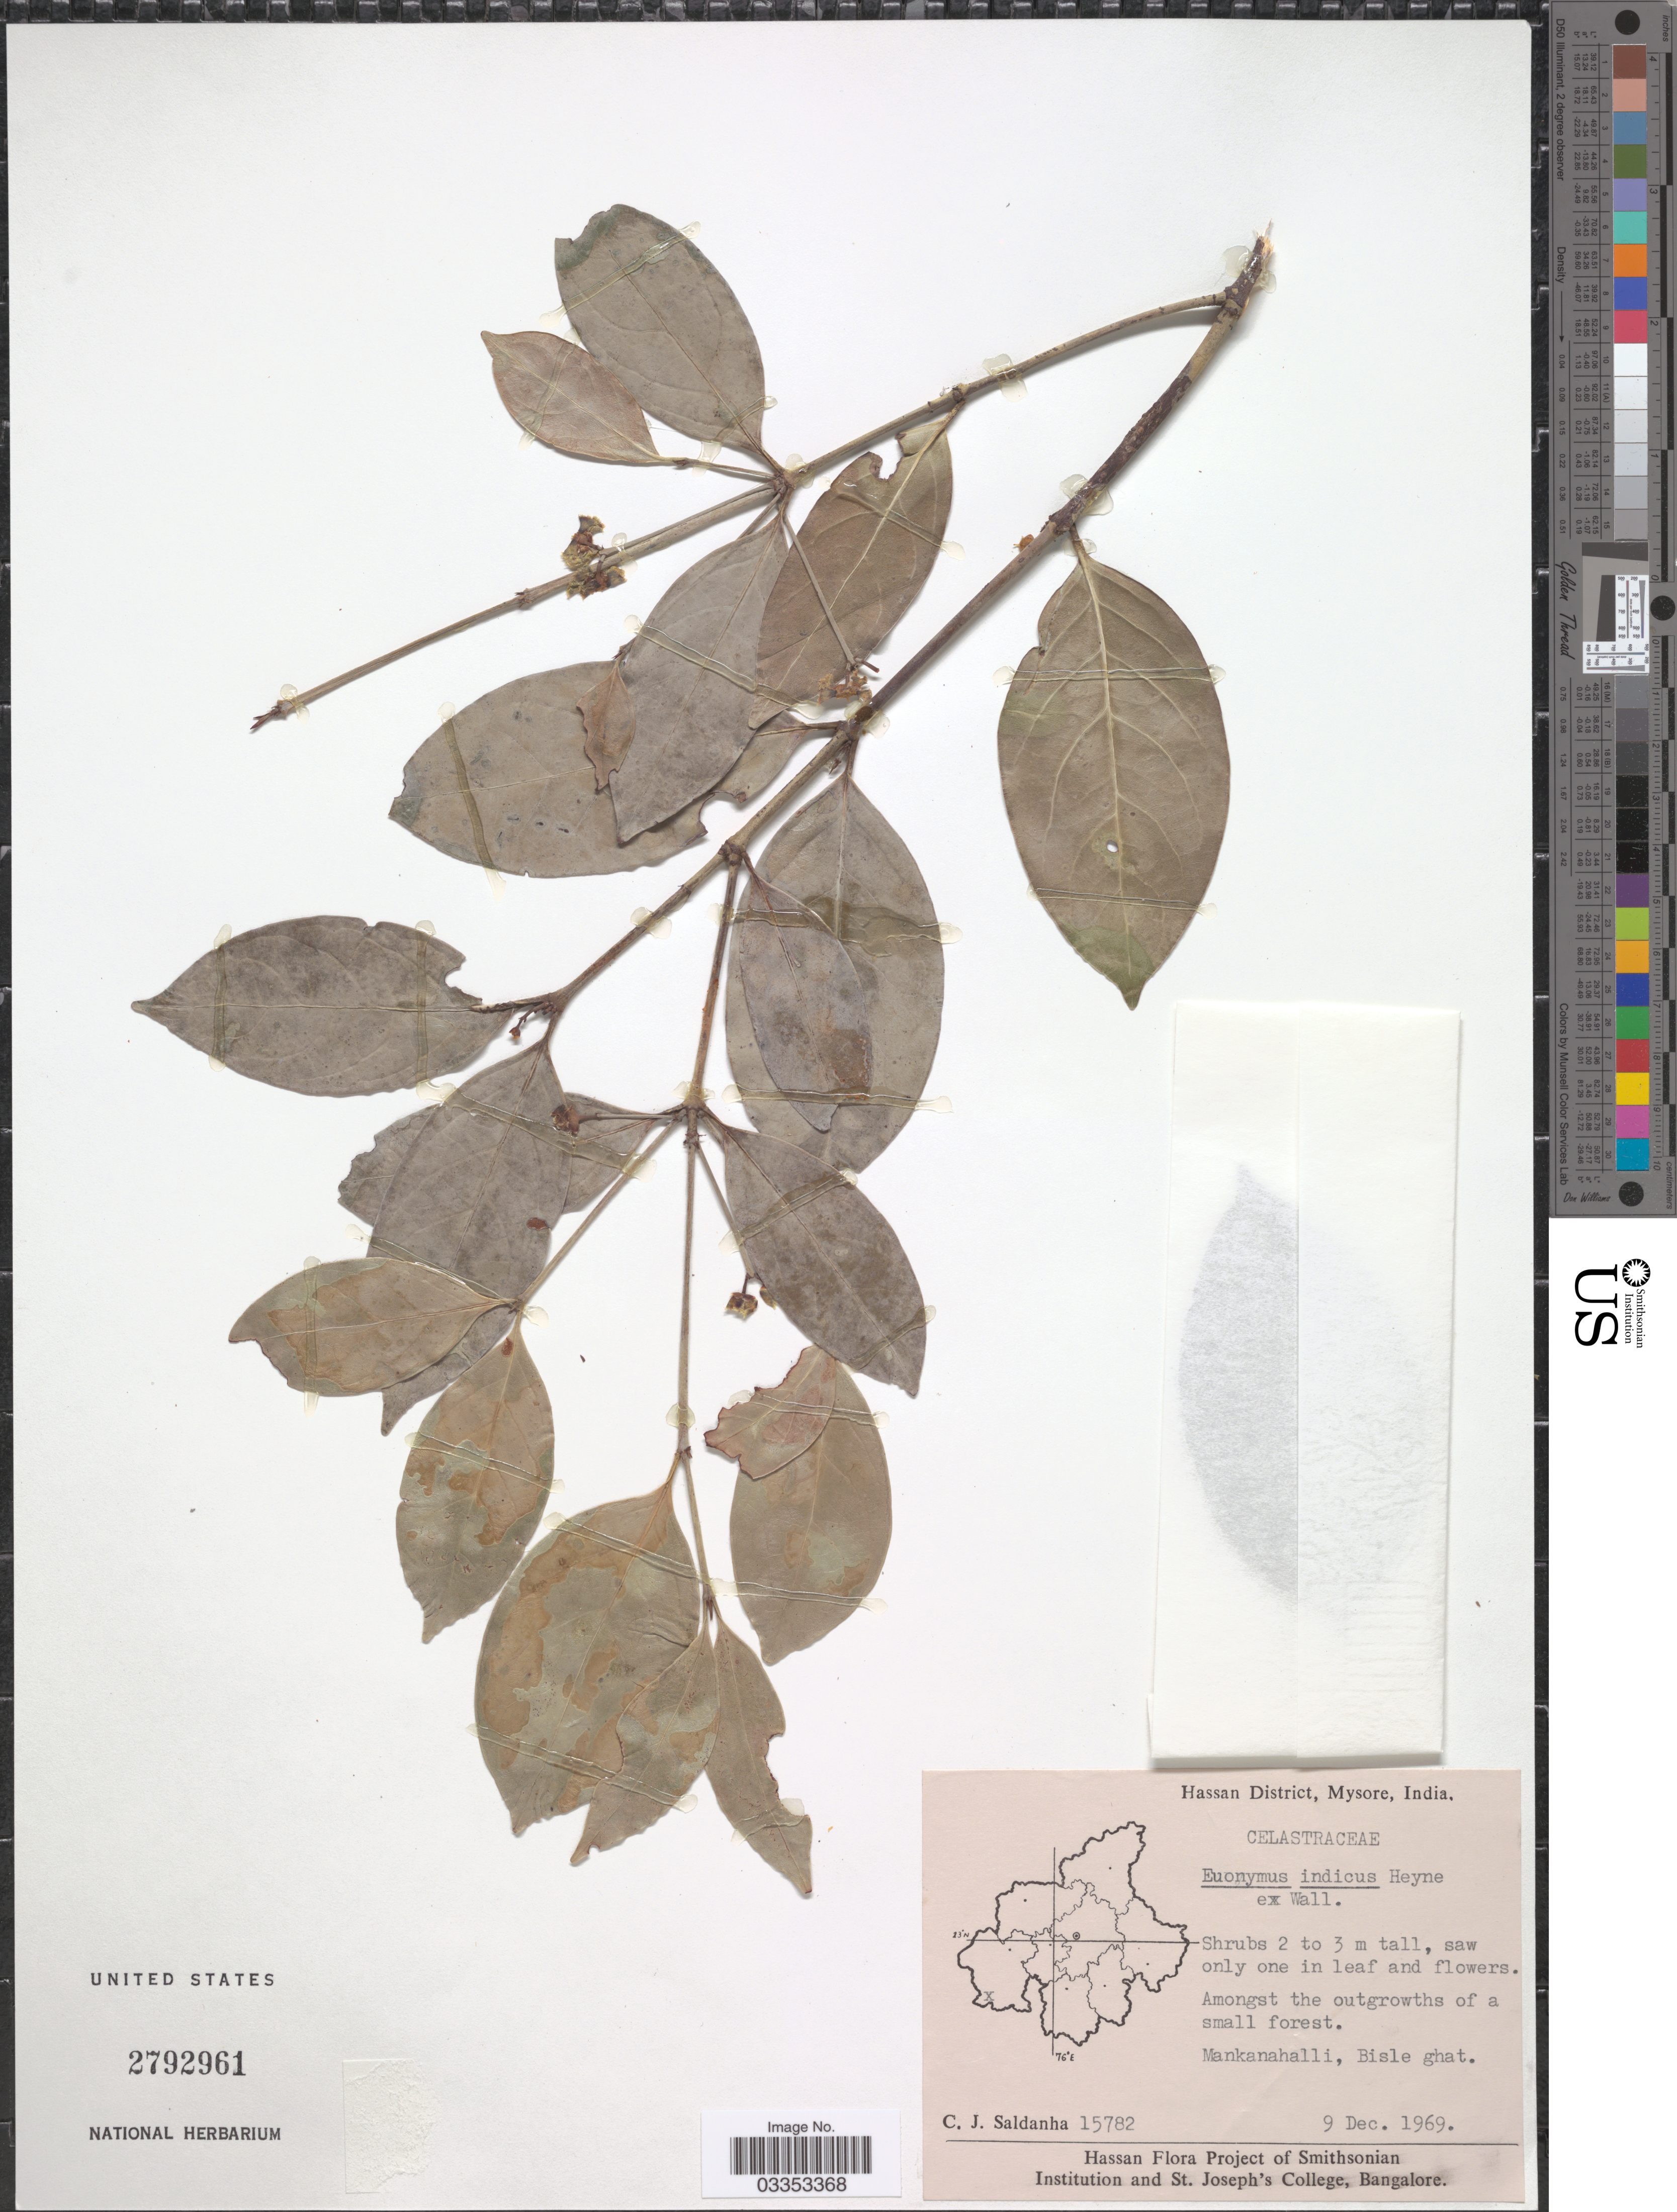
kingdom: Plantae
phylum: Tracheophyta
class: Magnoliopsida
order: Celastrales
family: Celastraceae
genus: Euonymus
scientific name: Euonymus indicus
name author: B. Heyne ex Wall.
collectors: C. J. Saldanha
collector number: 15782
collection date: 1969-12-09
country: India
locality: Hassan District, Mysore. Mankanahalli, Bisle ghat.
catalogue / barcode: US 2792961